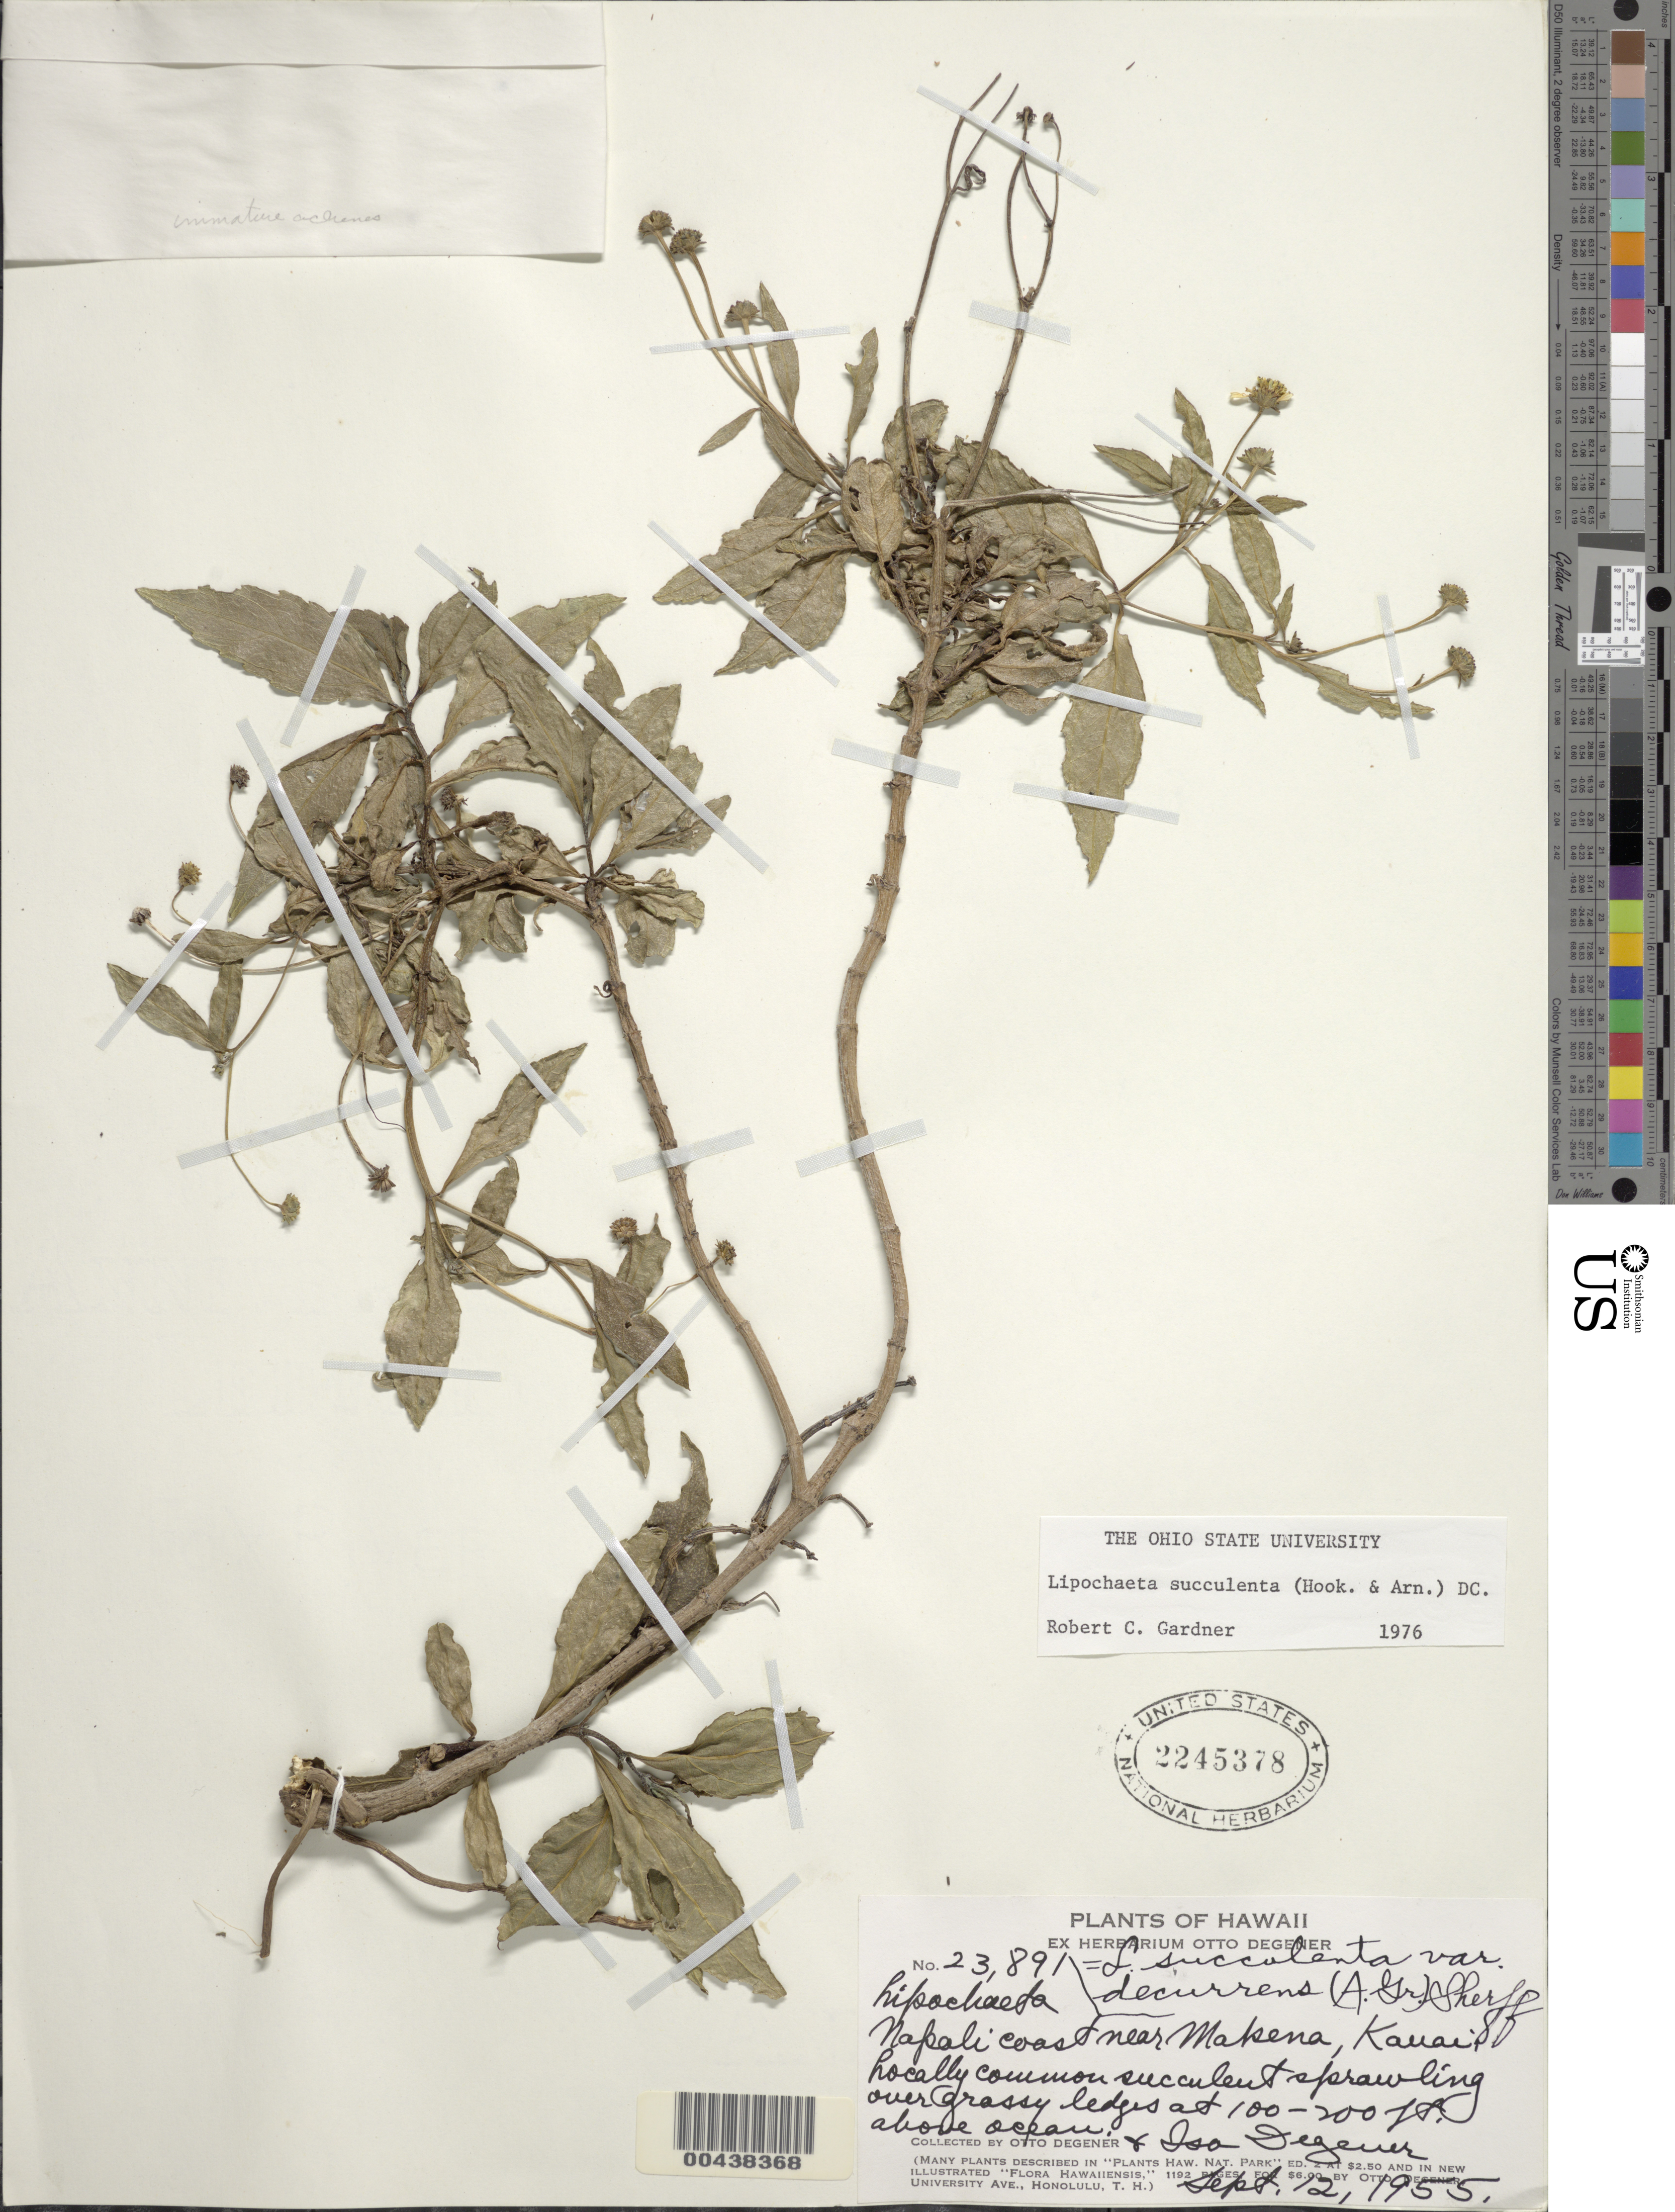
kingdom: Plantae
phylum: Tracheophyta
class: Magnoliopsida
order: Asterales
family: Asteraceae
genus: Lipochaeta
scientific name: Lipochaeta succulenta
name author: (Hook. & Arn.) DC.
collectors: O. Degener & I. Degener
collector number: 23891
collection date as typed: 12 Sep 1955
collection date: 1955-09-12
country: United States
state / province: Hawaii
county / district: Kauai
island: Kaua'i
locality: Napali coast near Makena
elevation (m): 30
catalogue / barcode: US 2245378